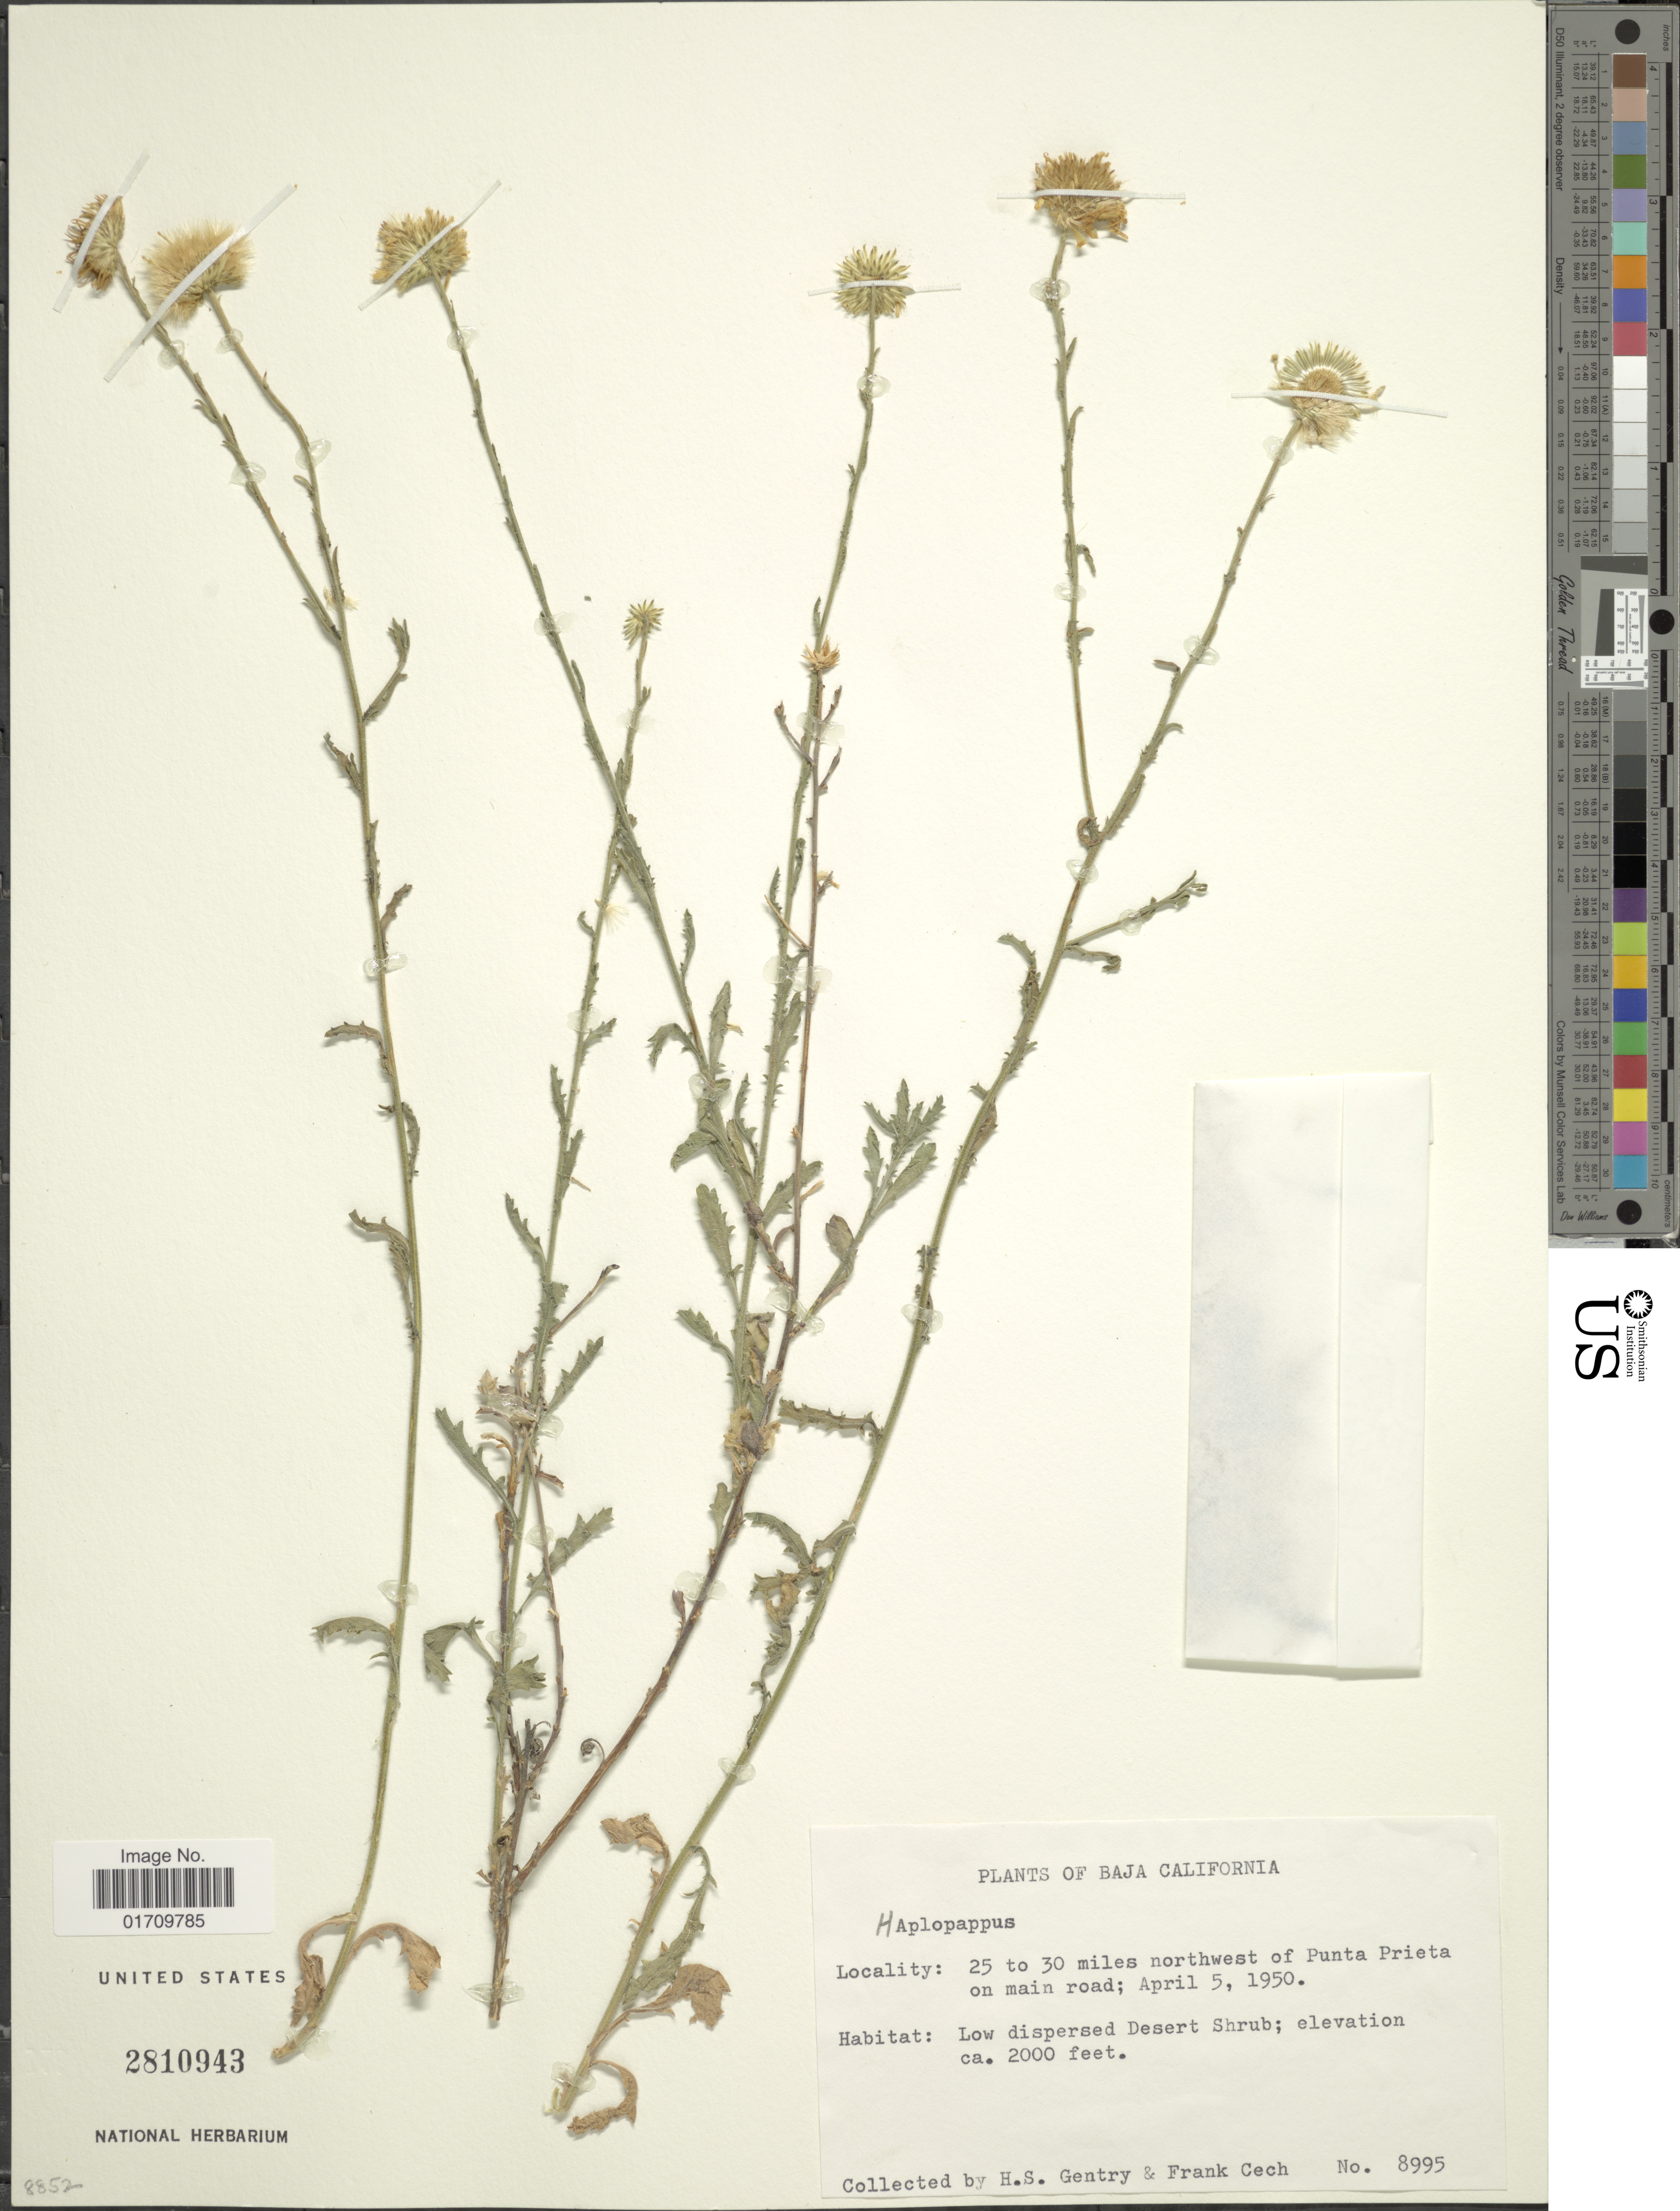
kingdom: Plantae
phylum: Tracheophyta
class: Magnoliopsida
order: Asterales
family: Asteraceae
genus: Machaeranthera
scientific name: Machaeranthera sp.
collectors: H. S. Gentry & F. Cech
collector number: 8995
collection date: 1950-04-05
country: Mexico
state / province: Baja California Sur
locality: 25 to 30 miles northwest of Punta Prieta on main road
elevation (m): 610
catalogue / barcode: US 2810943